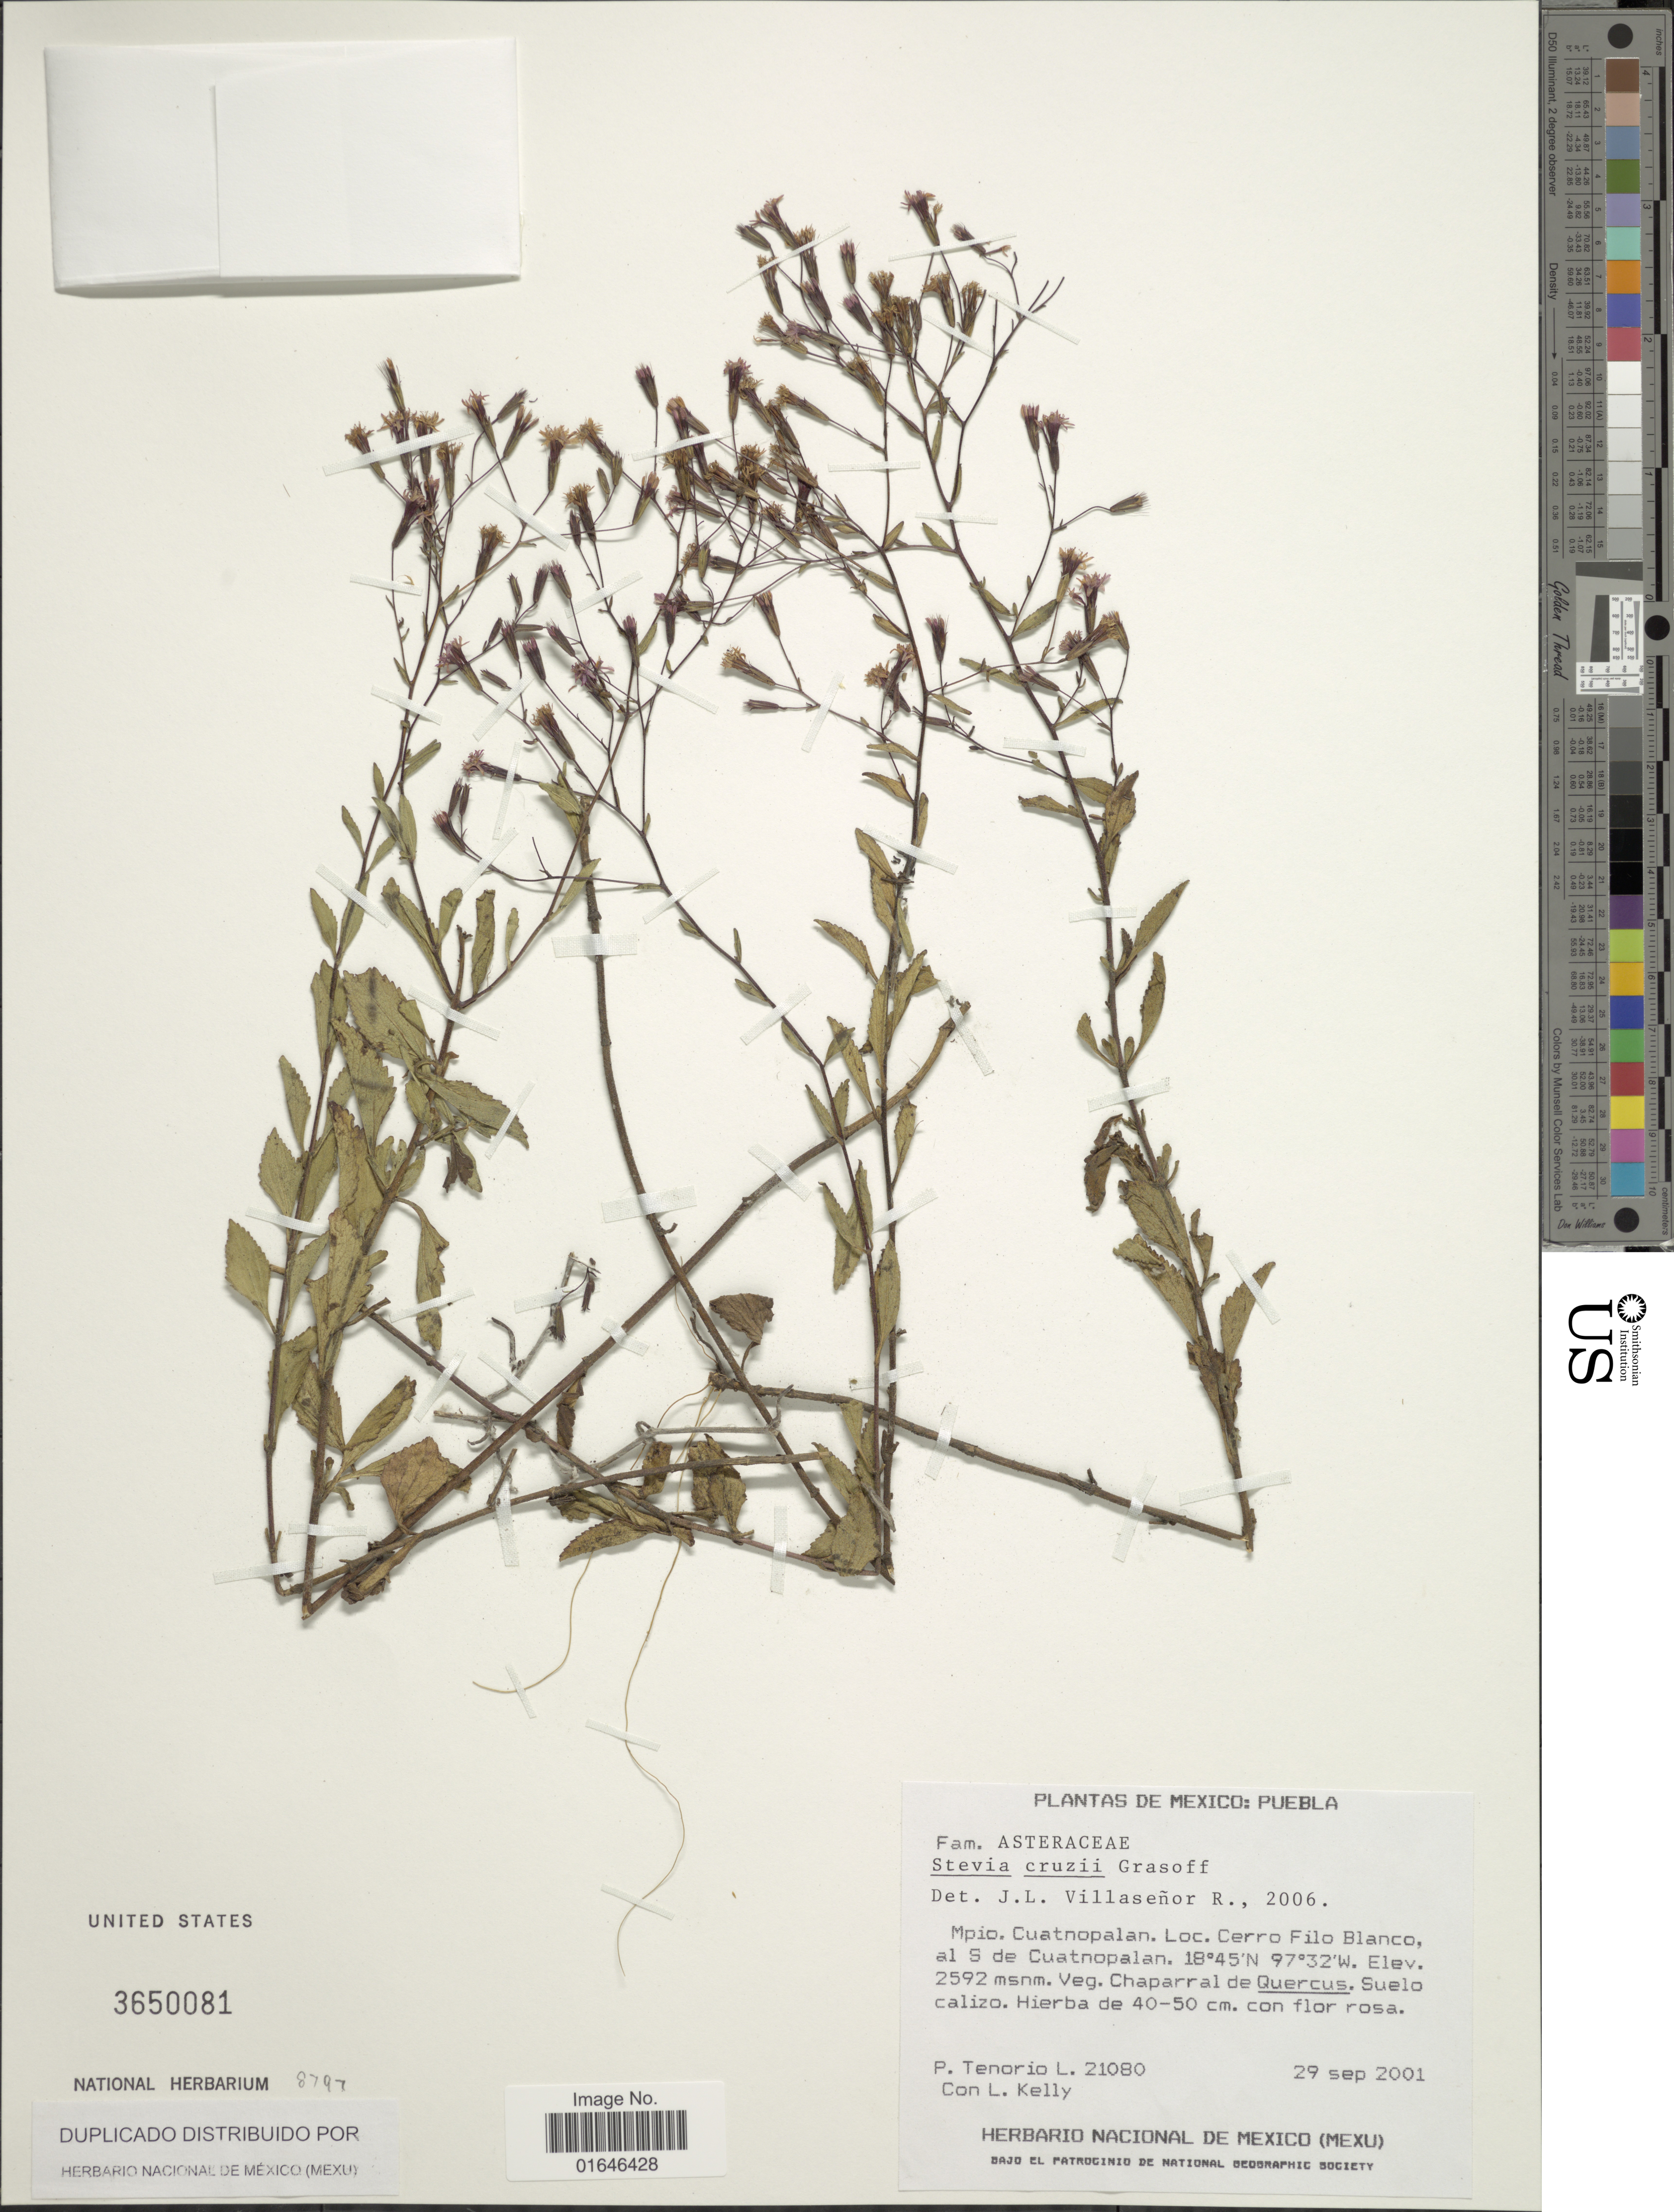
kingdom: Plantae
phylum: Tracheophyta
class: Magnoliopsida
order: Asterales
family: Asteraceae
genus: Stevia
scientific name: Stevia cruzii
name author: Grashoff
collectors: P. Tenorio L. & L. Kelly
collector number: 21080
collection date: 2001-09-29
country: Mexico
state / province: Puebla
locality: Mpio. Cuatnopalan. Cerro Filo Blanco, al S de Cuatnopalan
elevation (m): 2592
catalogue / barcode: US 3650081